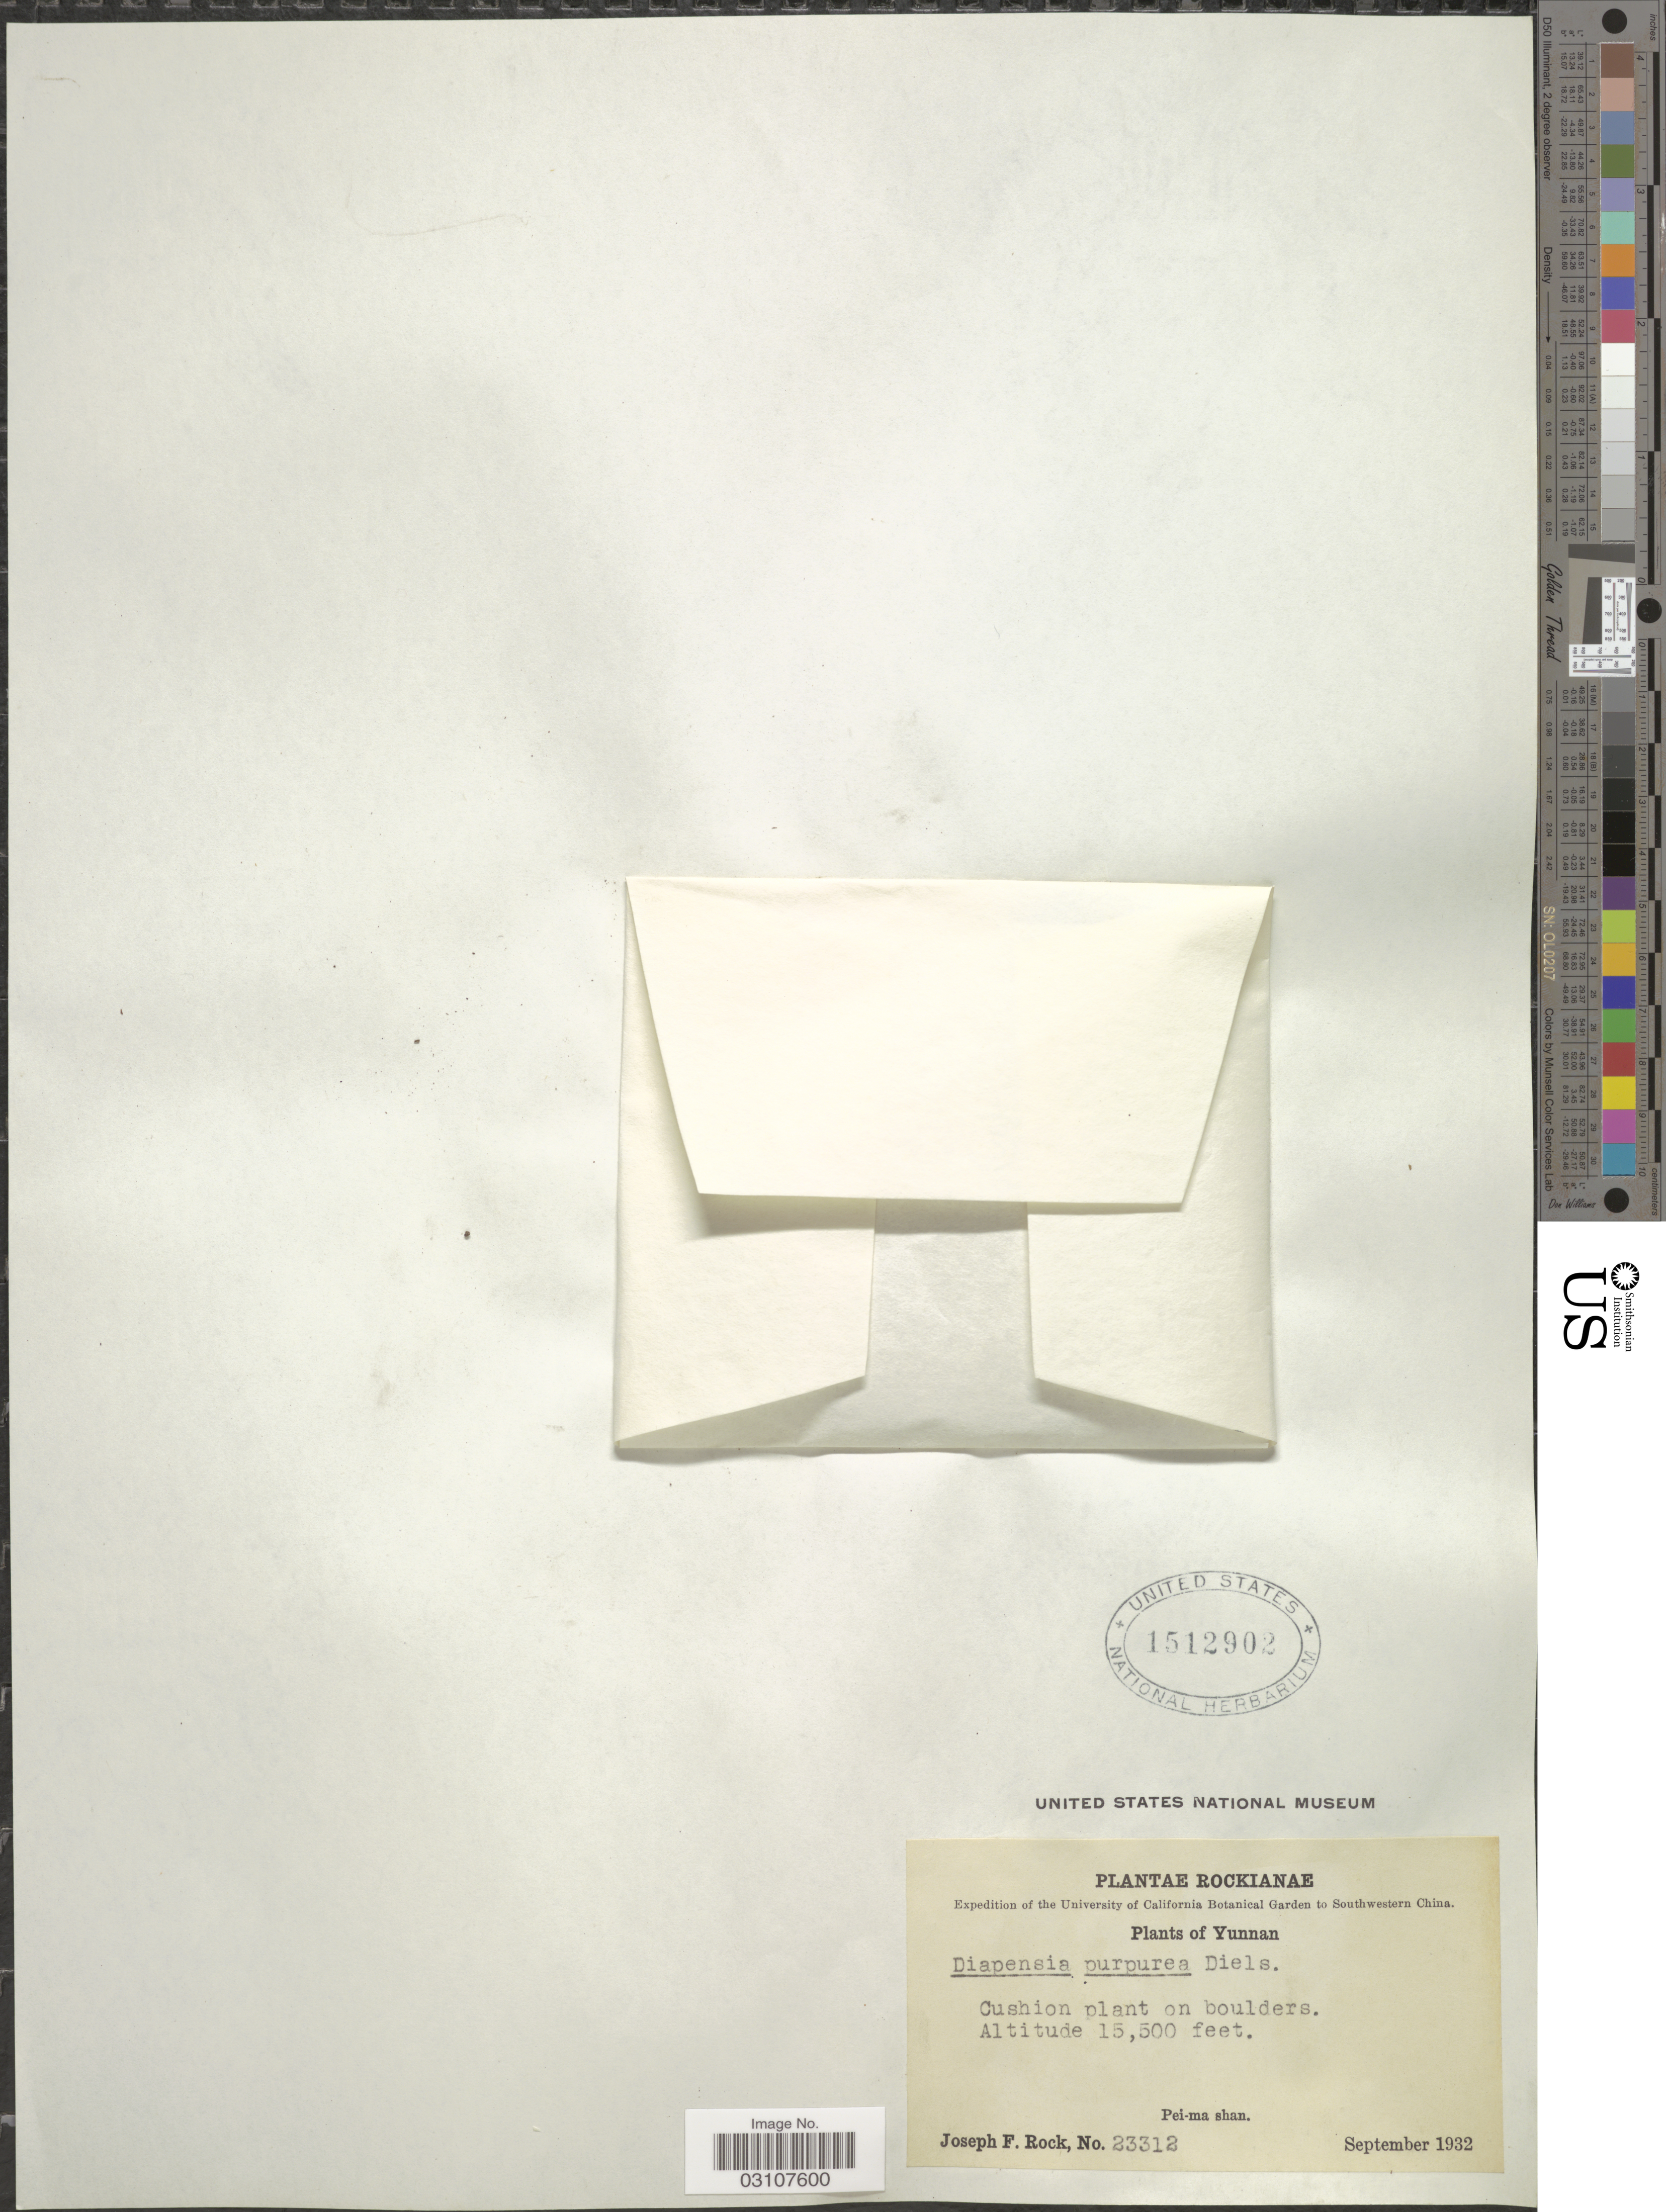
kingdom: Plantae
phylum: Tracheophyta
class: Magnoliopsida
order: Ericales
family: Diapensiaceae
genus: Diapensia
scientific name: Diapensia purpurea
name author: Diels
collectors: J. F. Rock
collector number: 23312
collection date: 1932-09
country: China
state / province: Yunnan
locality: Pei-ma shan.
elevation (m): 4724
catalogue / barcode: US 1512902